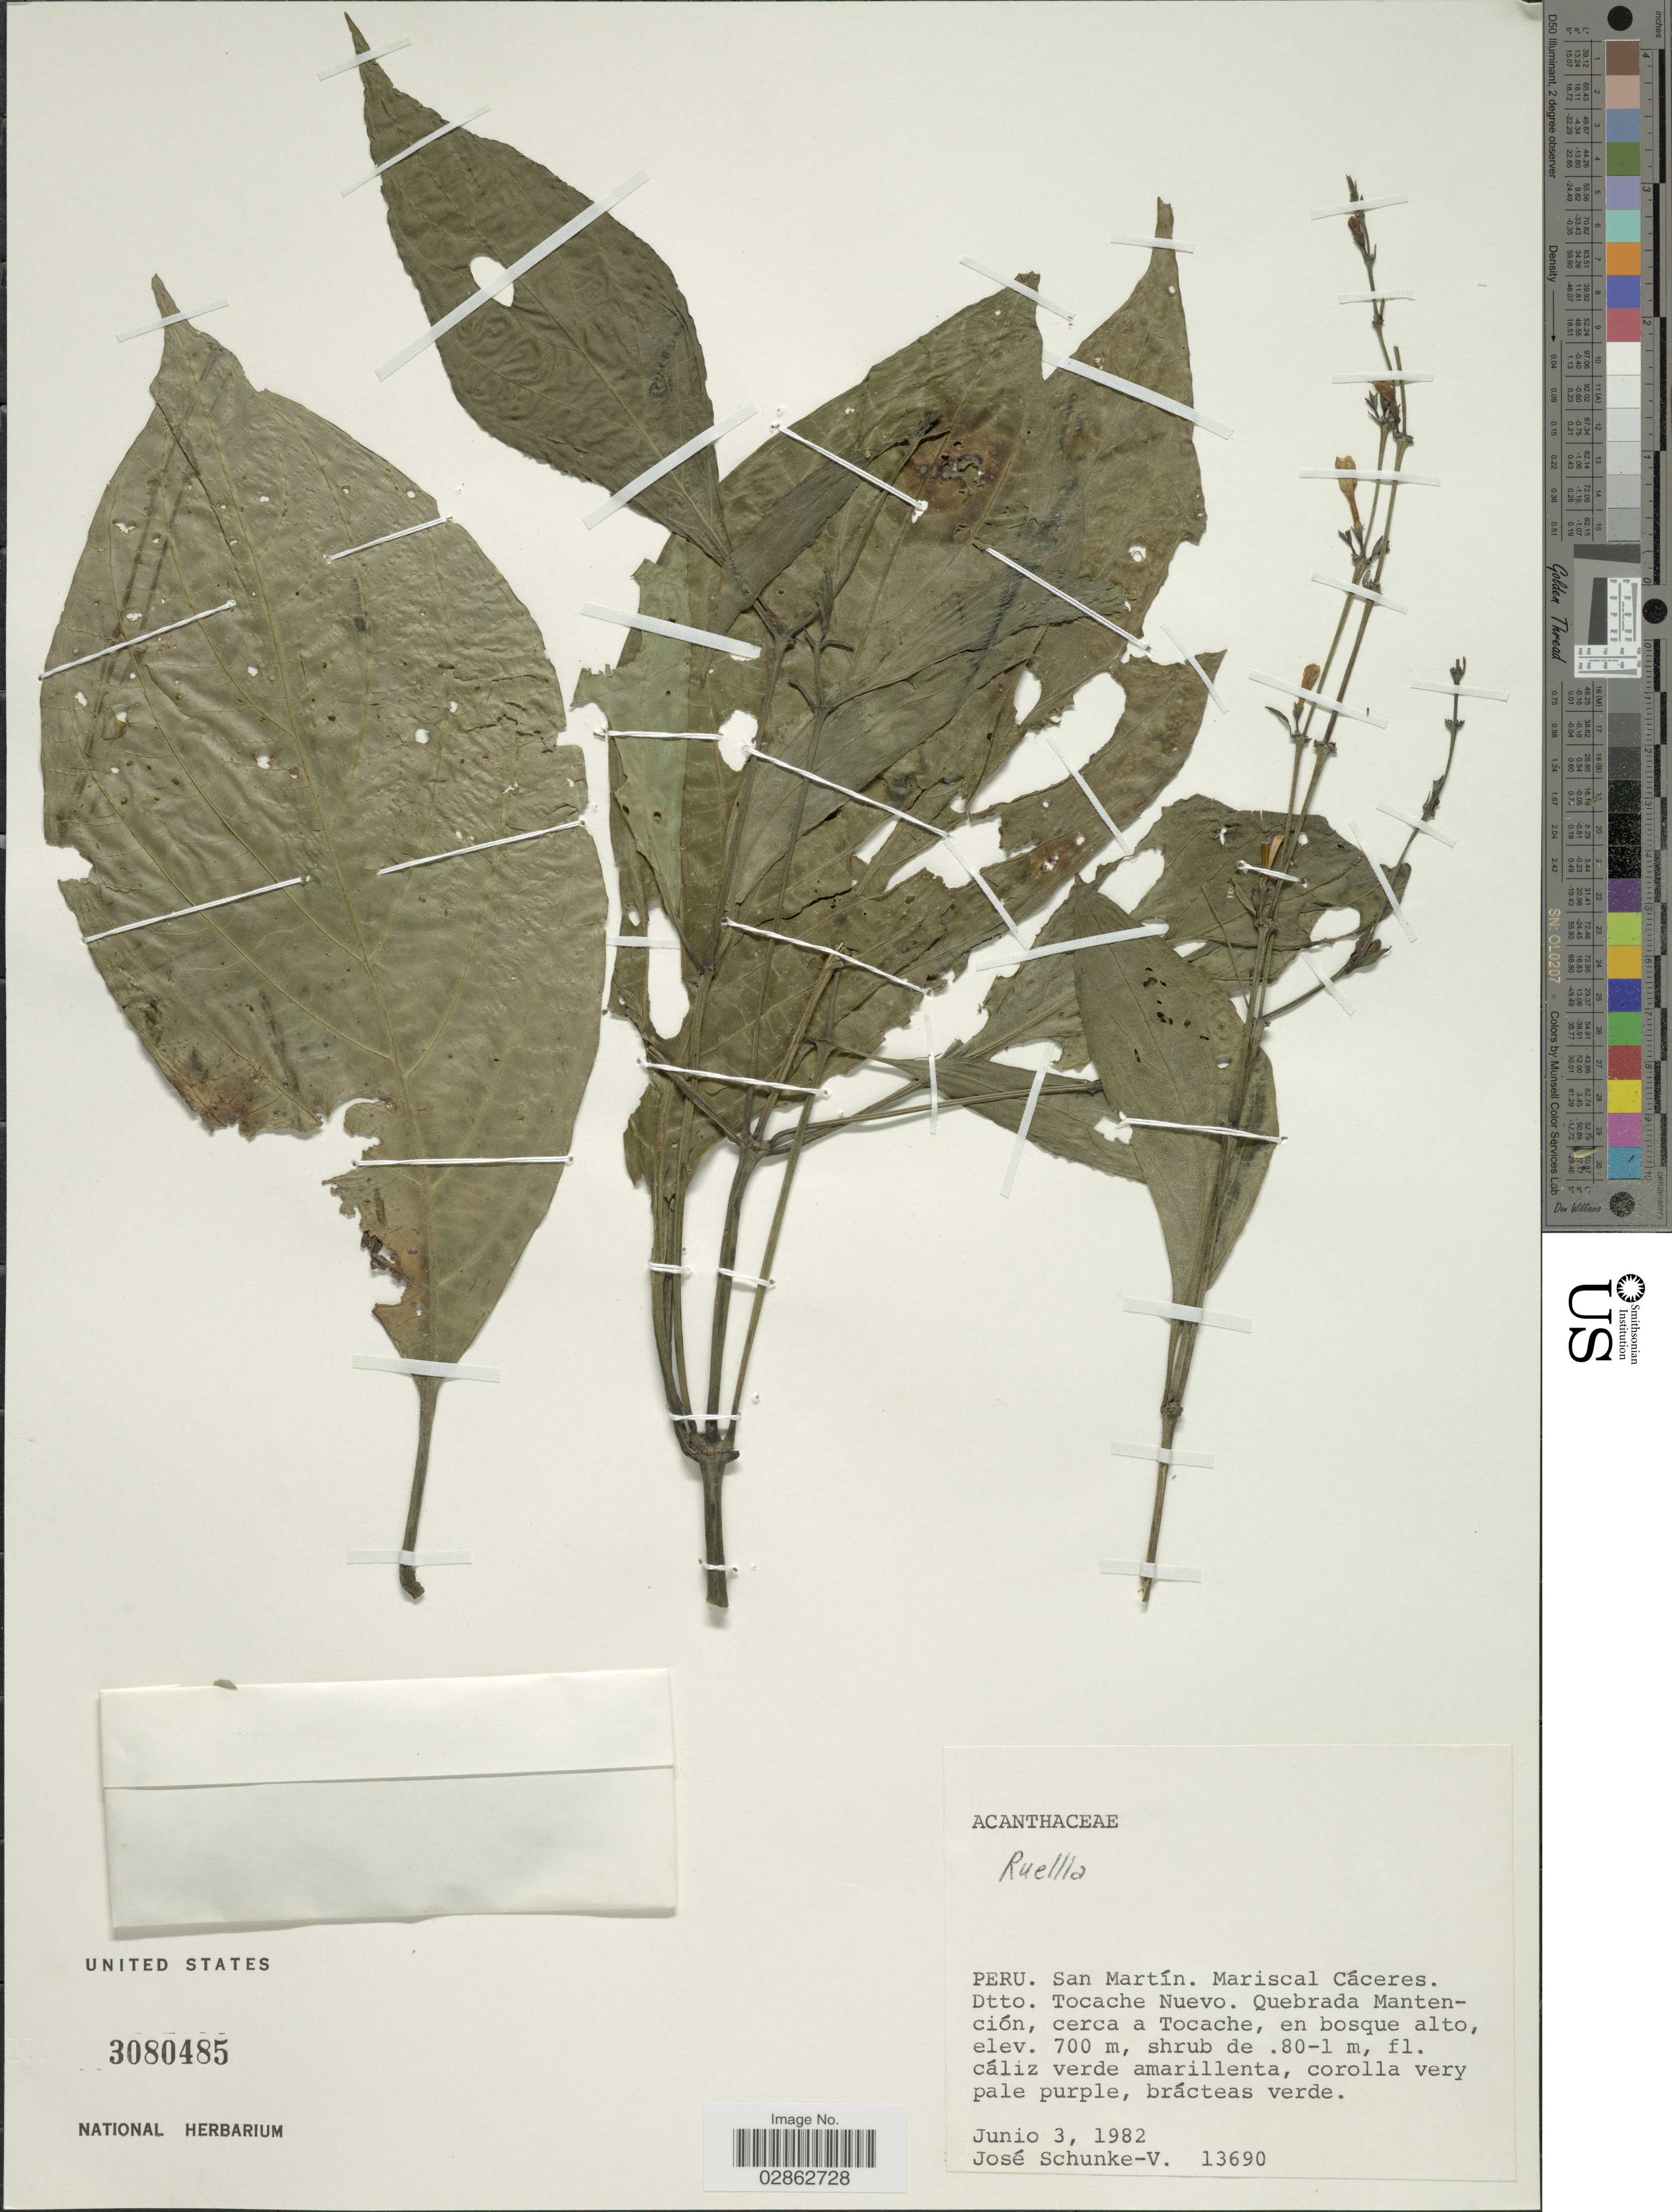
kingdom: Plantae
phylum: Tracheophyta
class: Magnoliopsida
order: Lamiales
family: Acanthaceae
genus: Ruellia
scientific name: Ruellia sp.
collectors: J. Schunke Vigo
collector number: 13690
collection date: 1982-06-03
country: Peru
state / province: San Martín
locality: Marsical Cáceres. Dtto. Tocache Nuevo. Quebrada Mantención, cerca a Tocache.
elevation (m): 700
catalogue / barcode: US 3080485